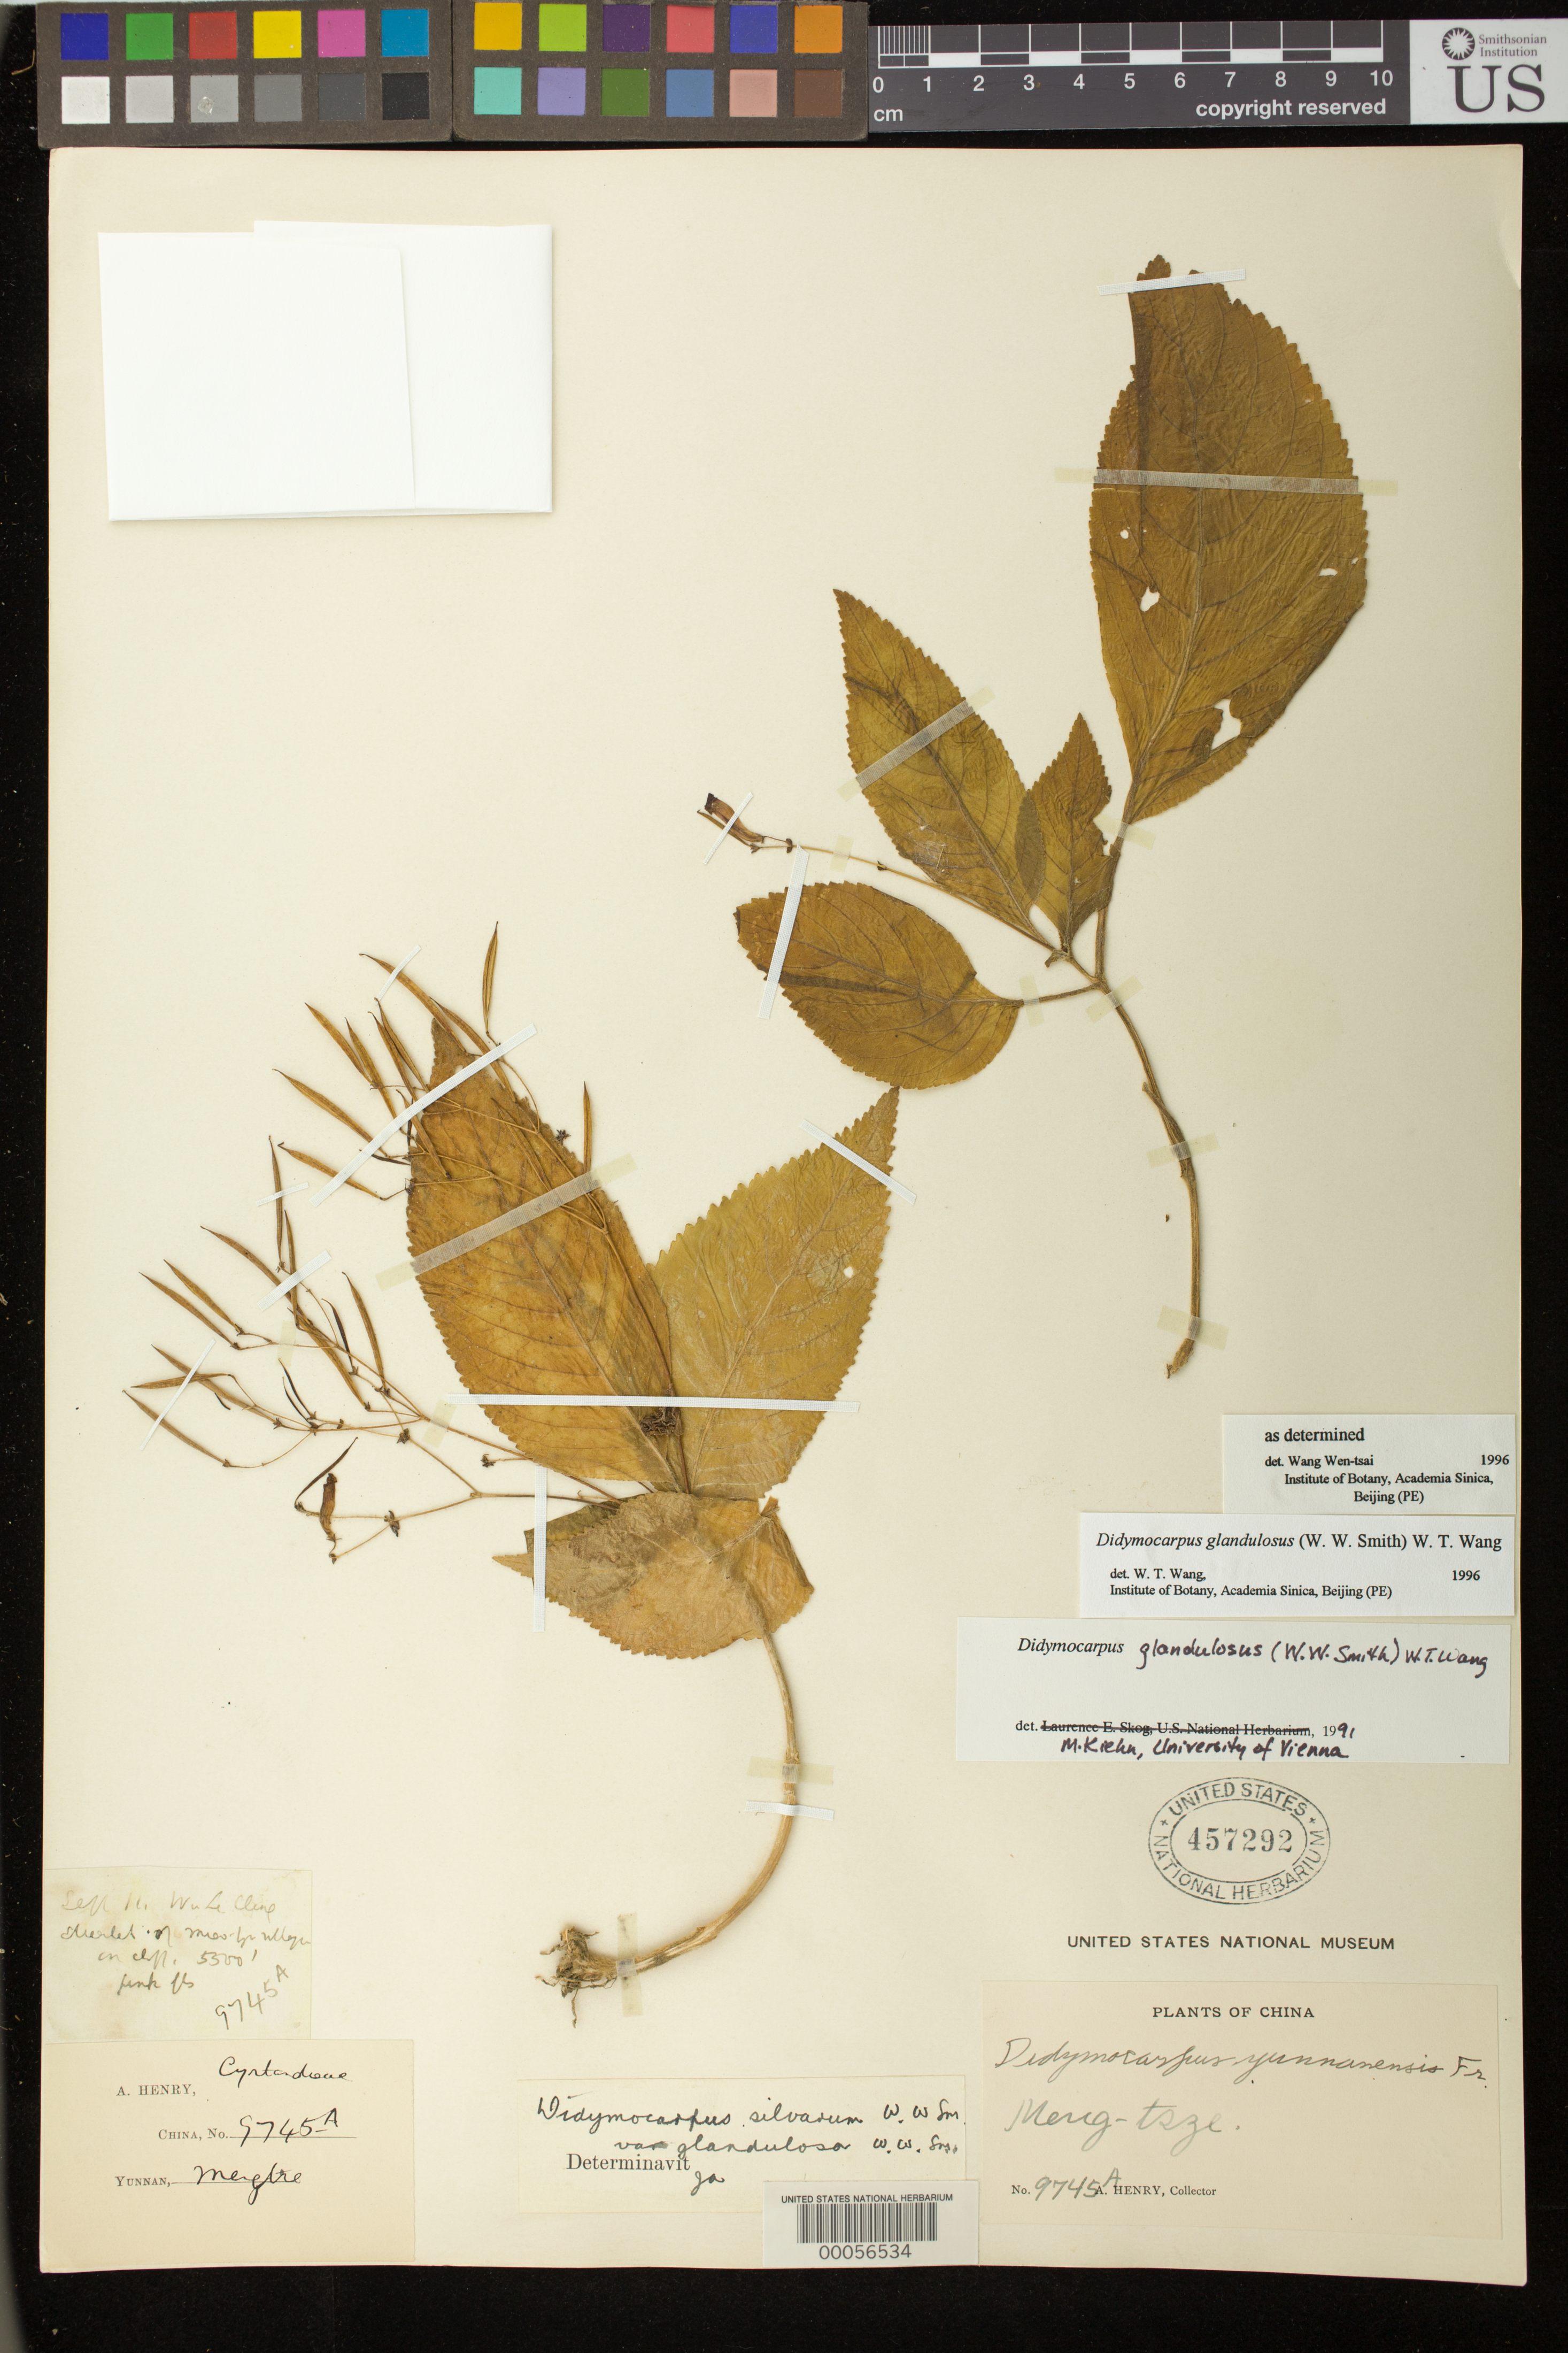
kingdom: Plantae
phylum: Tracheophyta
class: Magnoliopsida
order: Lamiales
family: Gesneriaceae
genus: Didymocarpus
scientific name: Didymocarpus glandulosus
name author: (W.W. Sm.) W.T. Wang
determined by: Kiehn, M.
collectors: A. Henry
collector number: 9745 A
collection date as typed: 11 Sep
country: China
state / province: Yunnan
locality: Meng-tsze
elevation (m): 1615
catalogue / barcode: US 457292